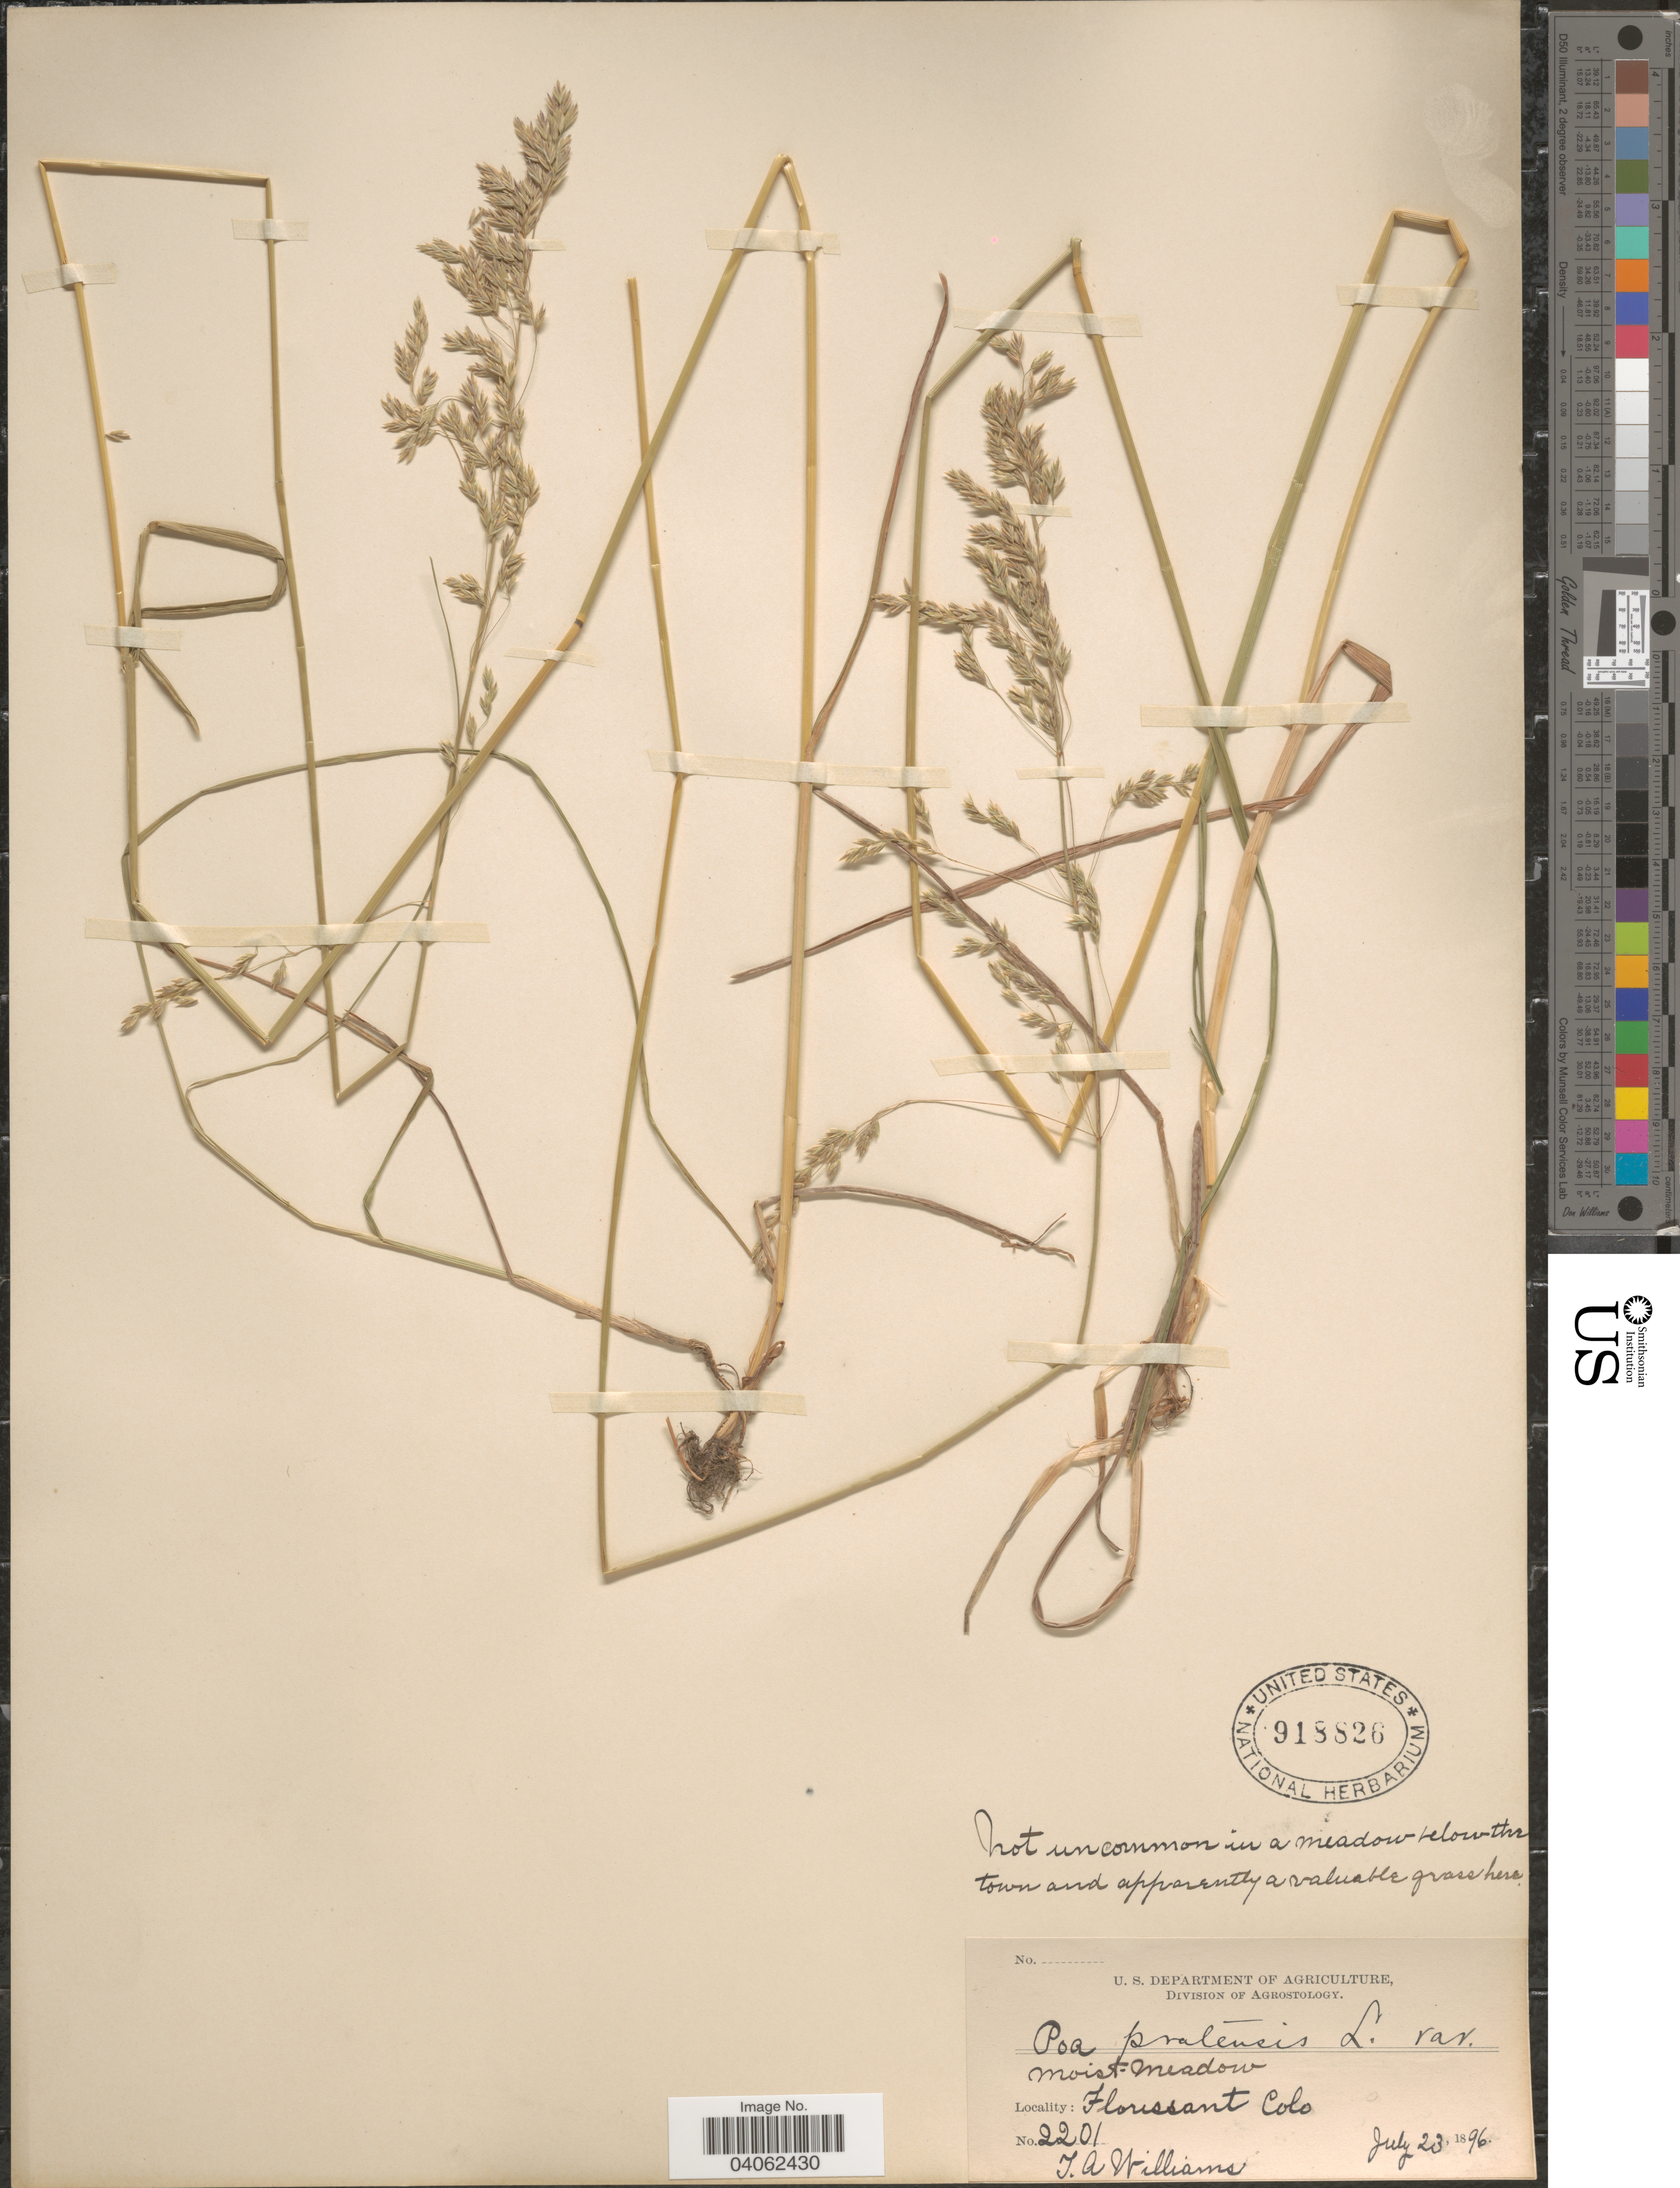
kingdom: Plantae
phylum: Tracheophyta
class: Liliopsida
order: Poales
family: Poaceae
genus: Poa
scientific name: Poa pratensis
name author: L.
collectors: T. Williams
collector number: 2201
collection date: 1896-07-23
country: United States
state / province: Colorado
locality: Florissant.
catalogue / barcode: US 918826